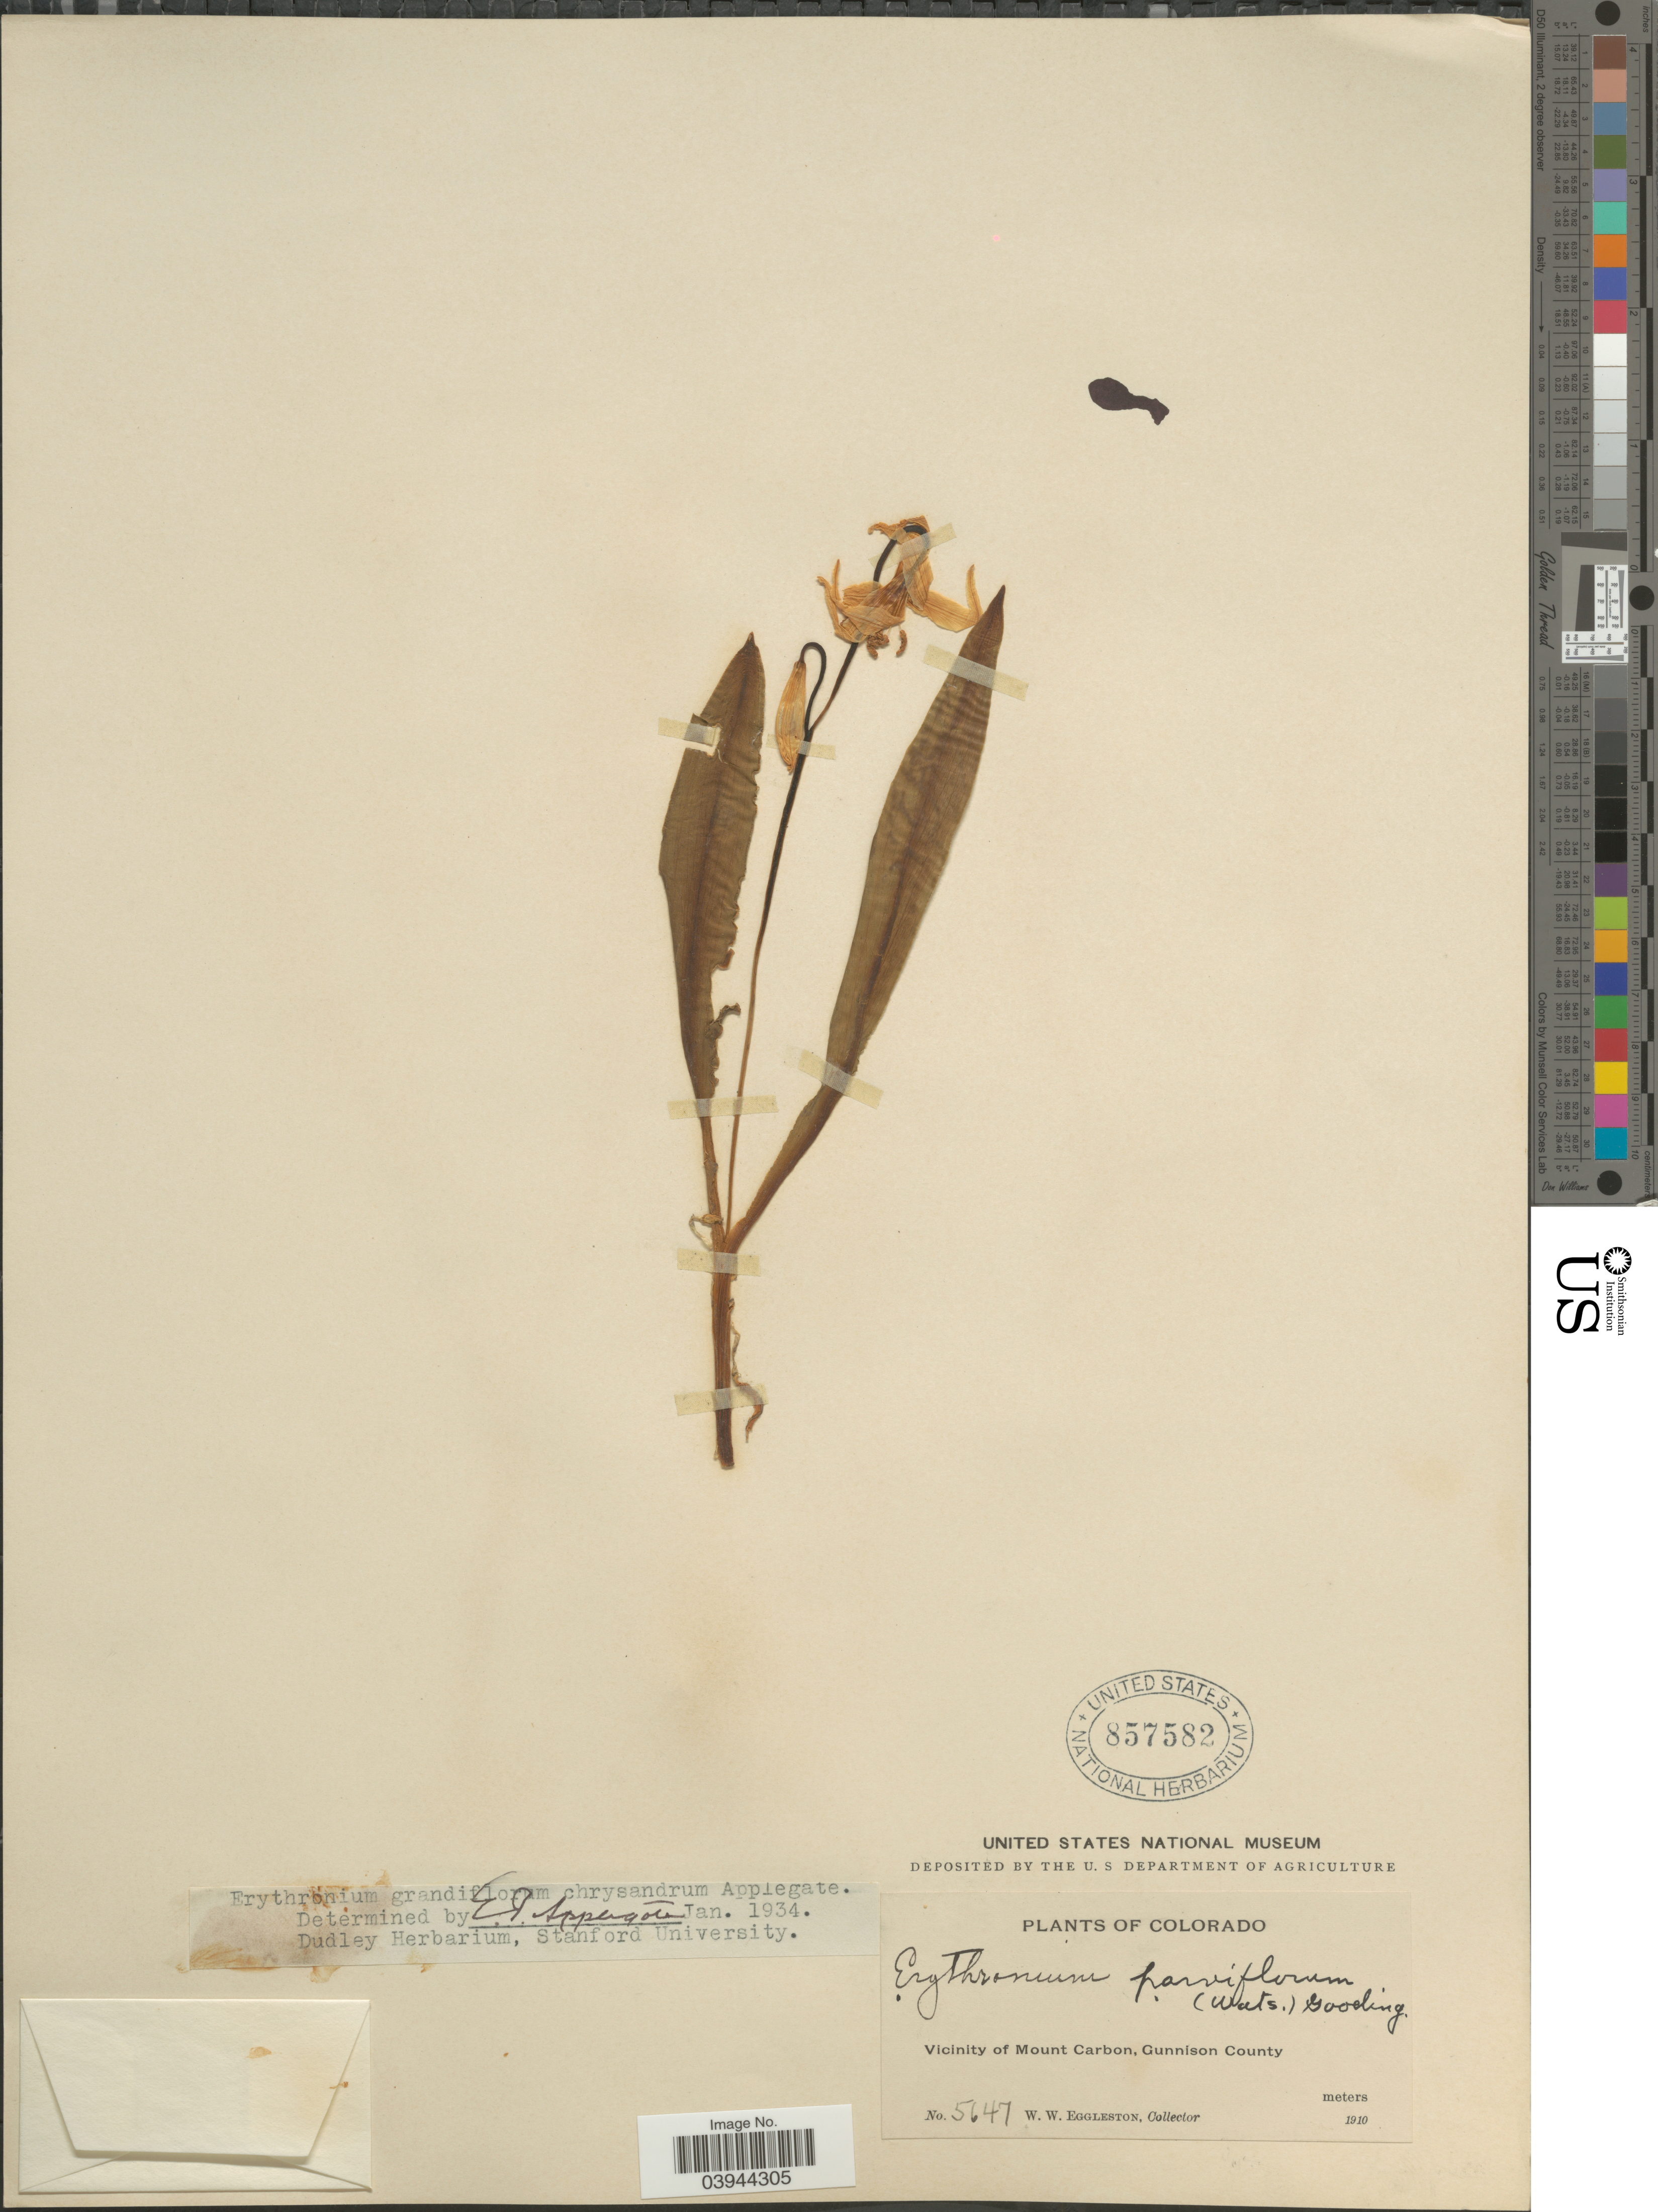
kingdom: Plantae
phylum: Tracheophyta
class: Liliopsida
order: Liliales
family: Liliaceae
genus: Erythronium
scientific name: Erythronium grandiflorum subsp. chrysandrum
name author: (Applegate) Abrams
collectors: W. W. Eggleston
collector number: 5647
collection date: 1910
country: United States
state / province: Colorado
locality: Vicinity of Mount Carbon, Gunnison County.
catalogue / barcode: US 857582